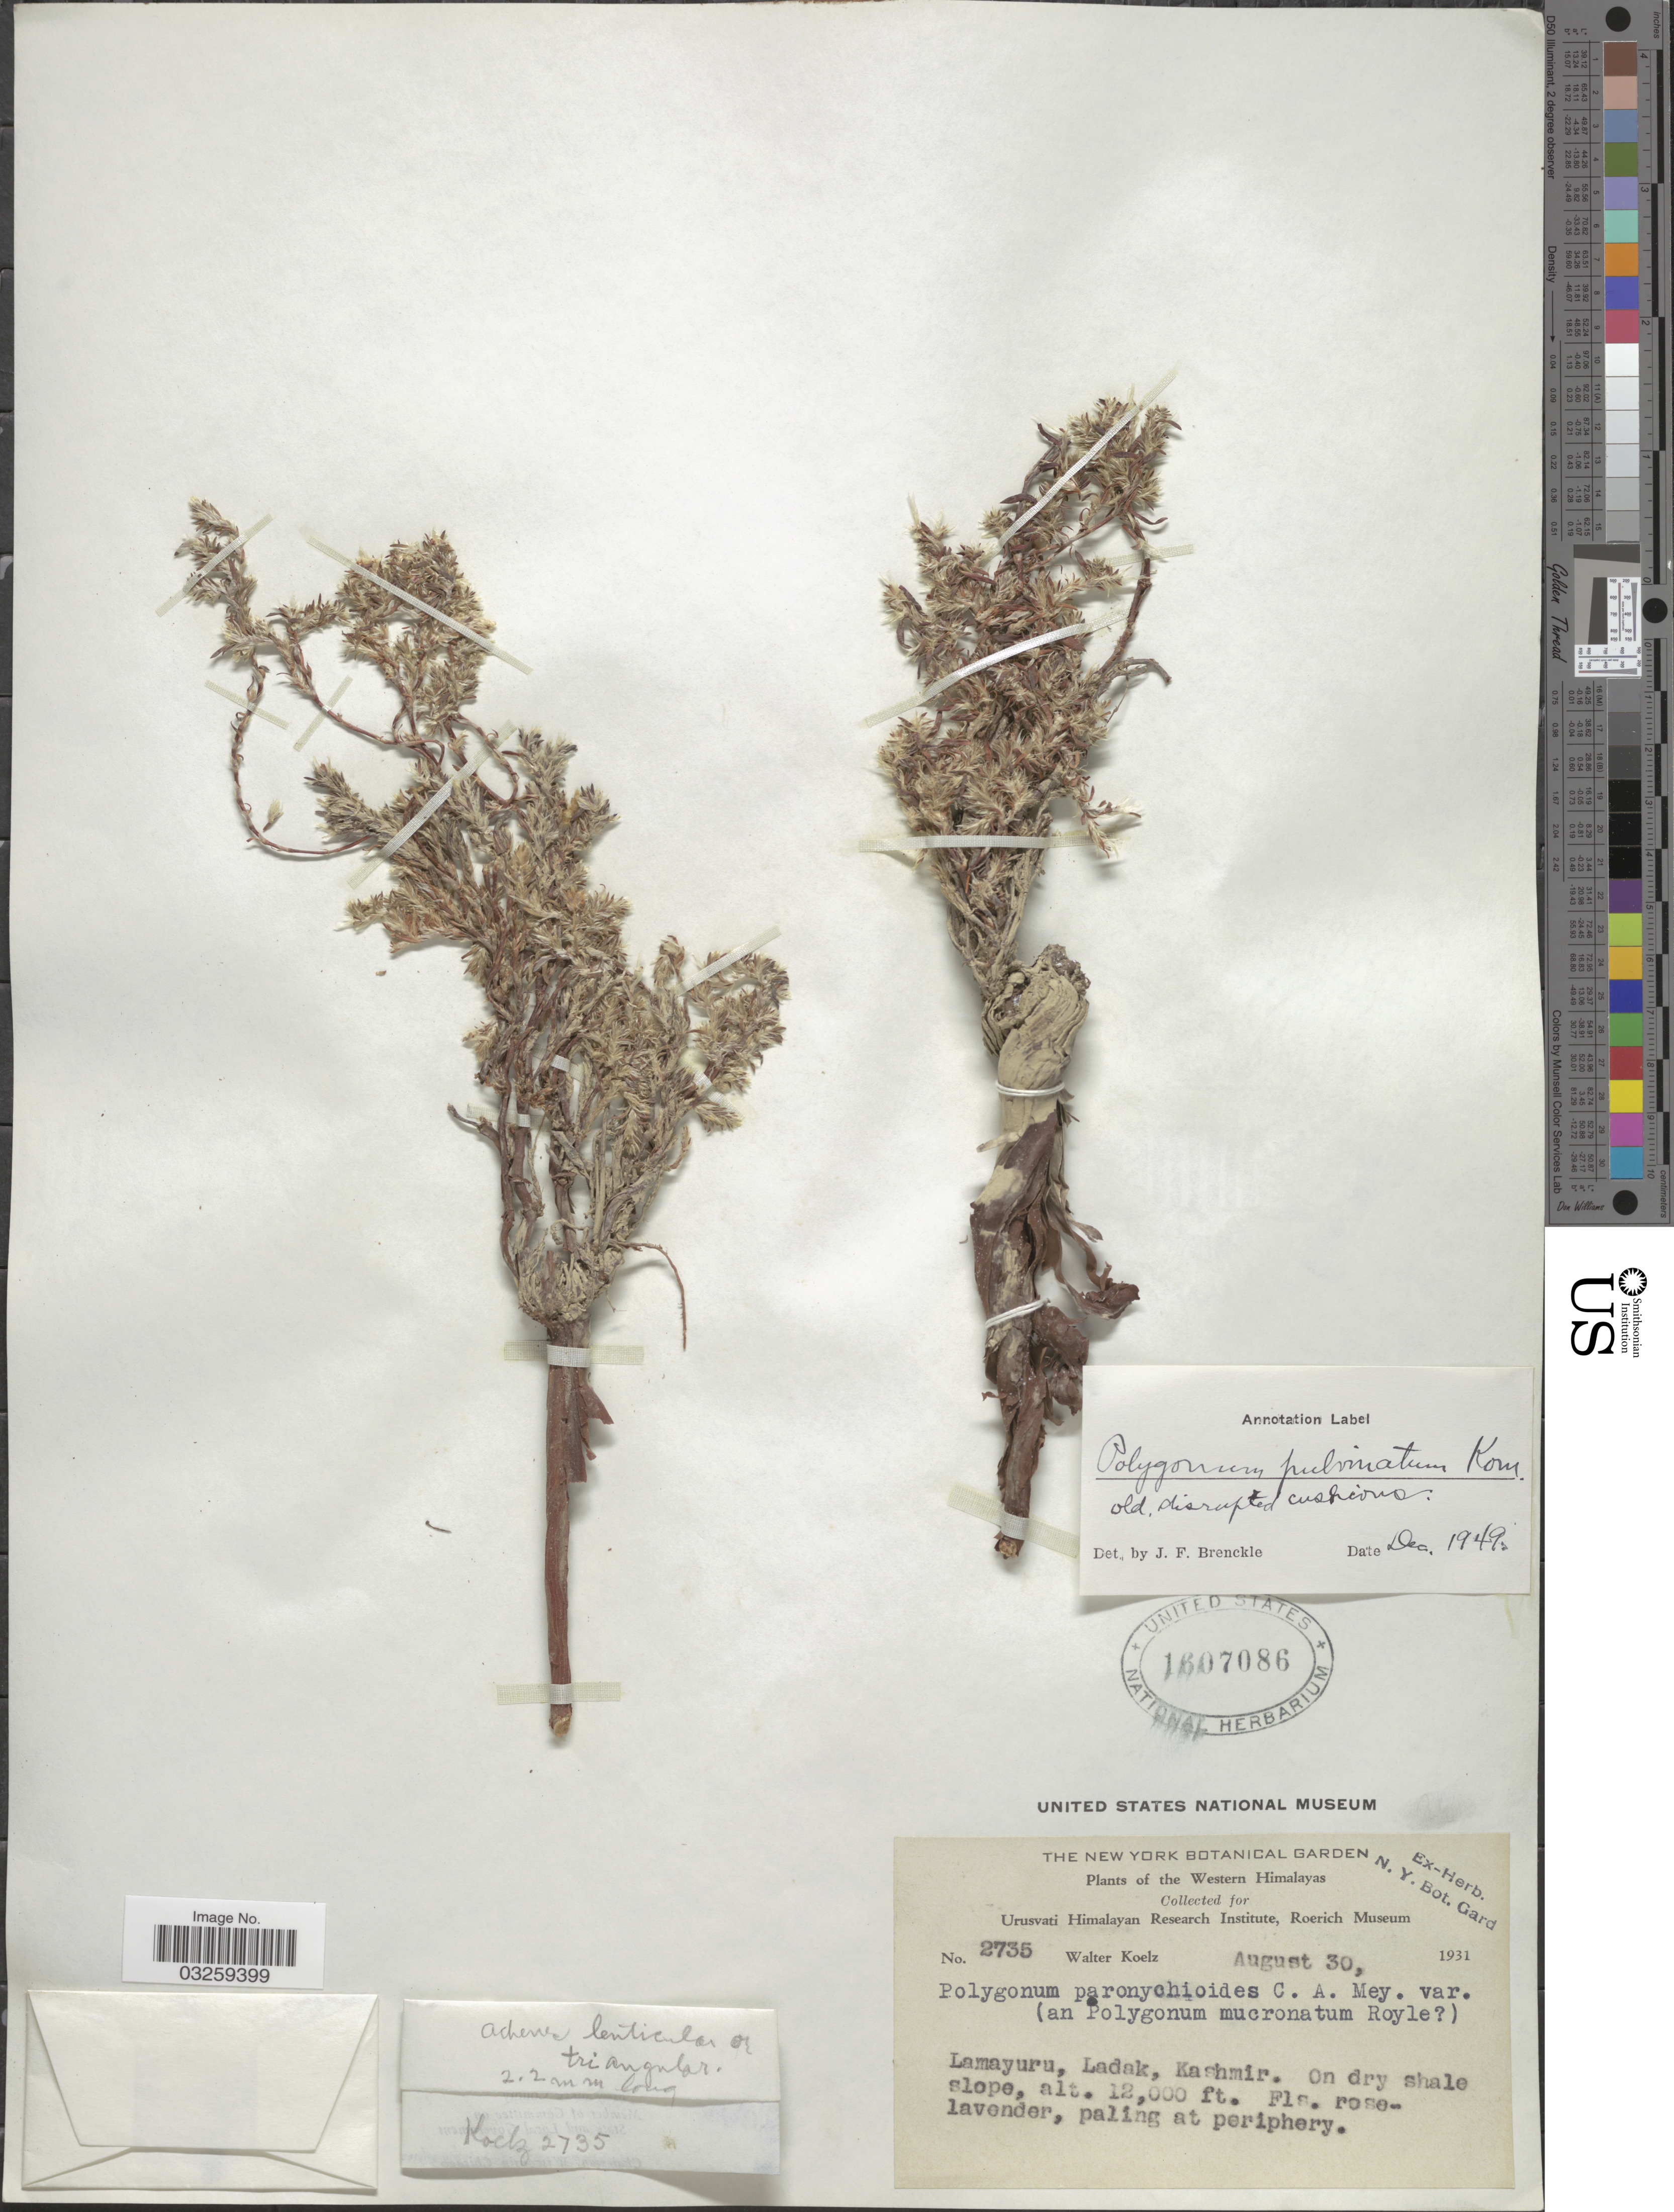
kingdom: Plantae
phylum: Tracheophyta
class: Magnoliopsida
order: Caryophyllales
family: Polygonaceae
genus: Polygonum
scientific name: Polygonum paronychioides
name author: C.A. Mey.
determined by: Strong, Mark T., (BOT), Smithsonian Institution - National Museum of Natural History (UNITED STATES)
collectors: W. N. Koelz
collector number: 2735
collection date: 1931-08-30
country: India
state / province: Ladakh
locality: Western Himalayas. Lamayuru, Ladak, Kashmir.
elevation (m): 3658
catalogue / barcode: US 1607086